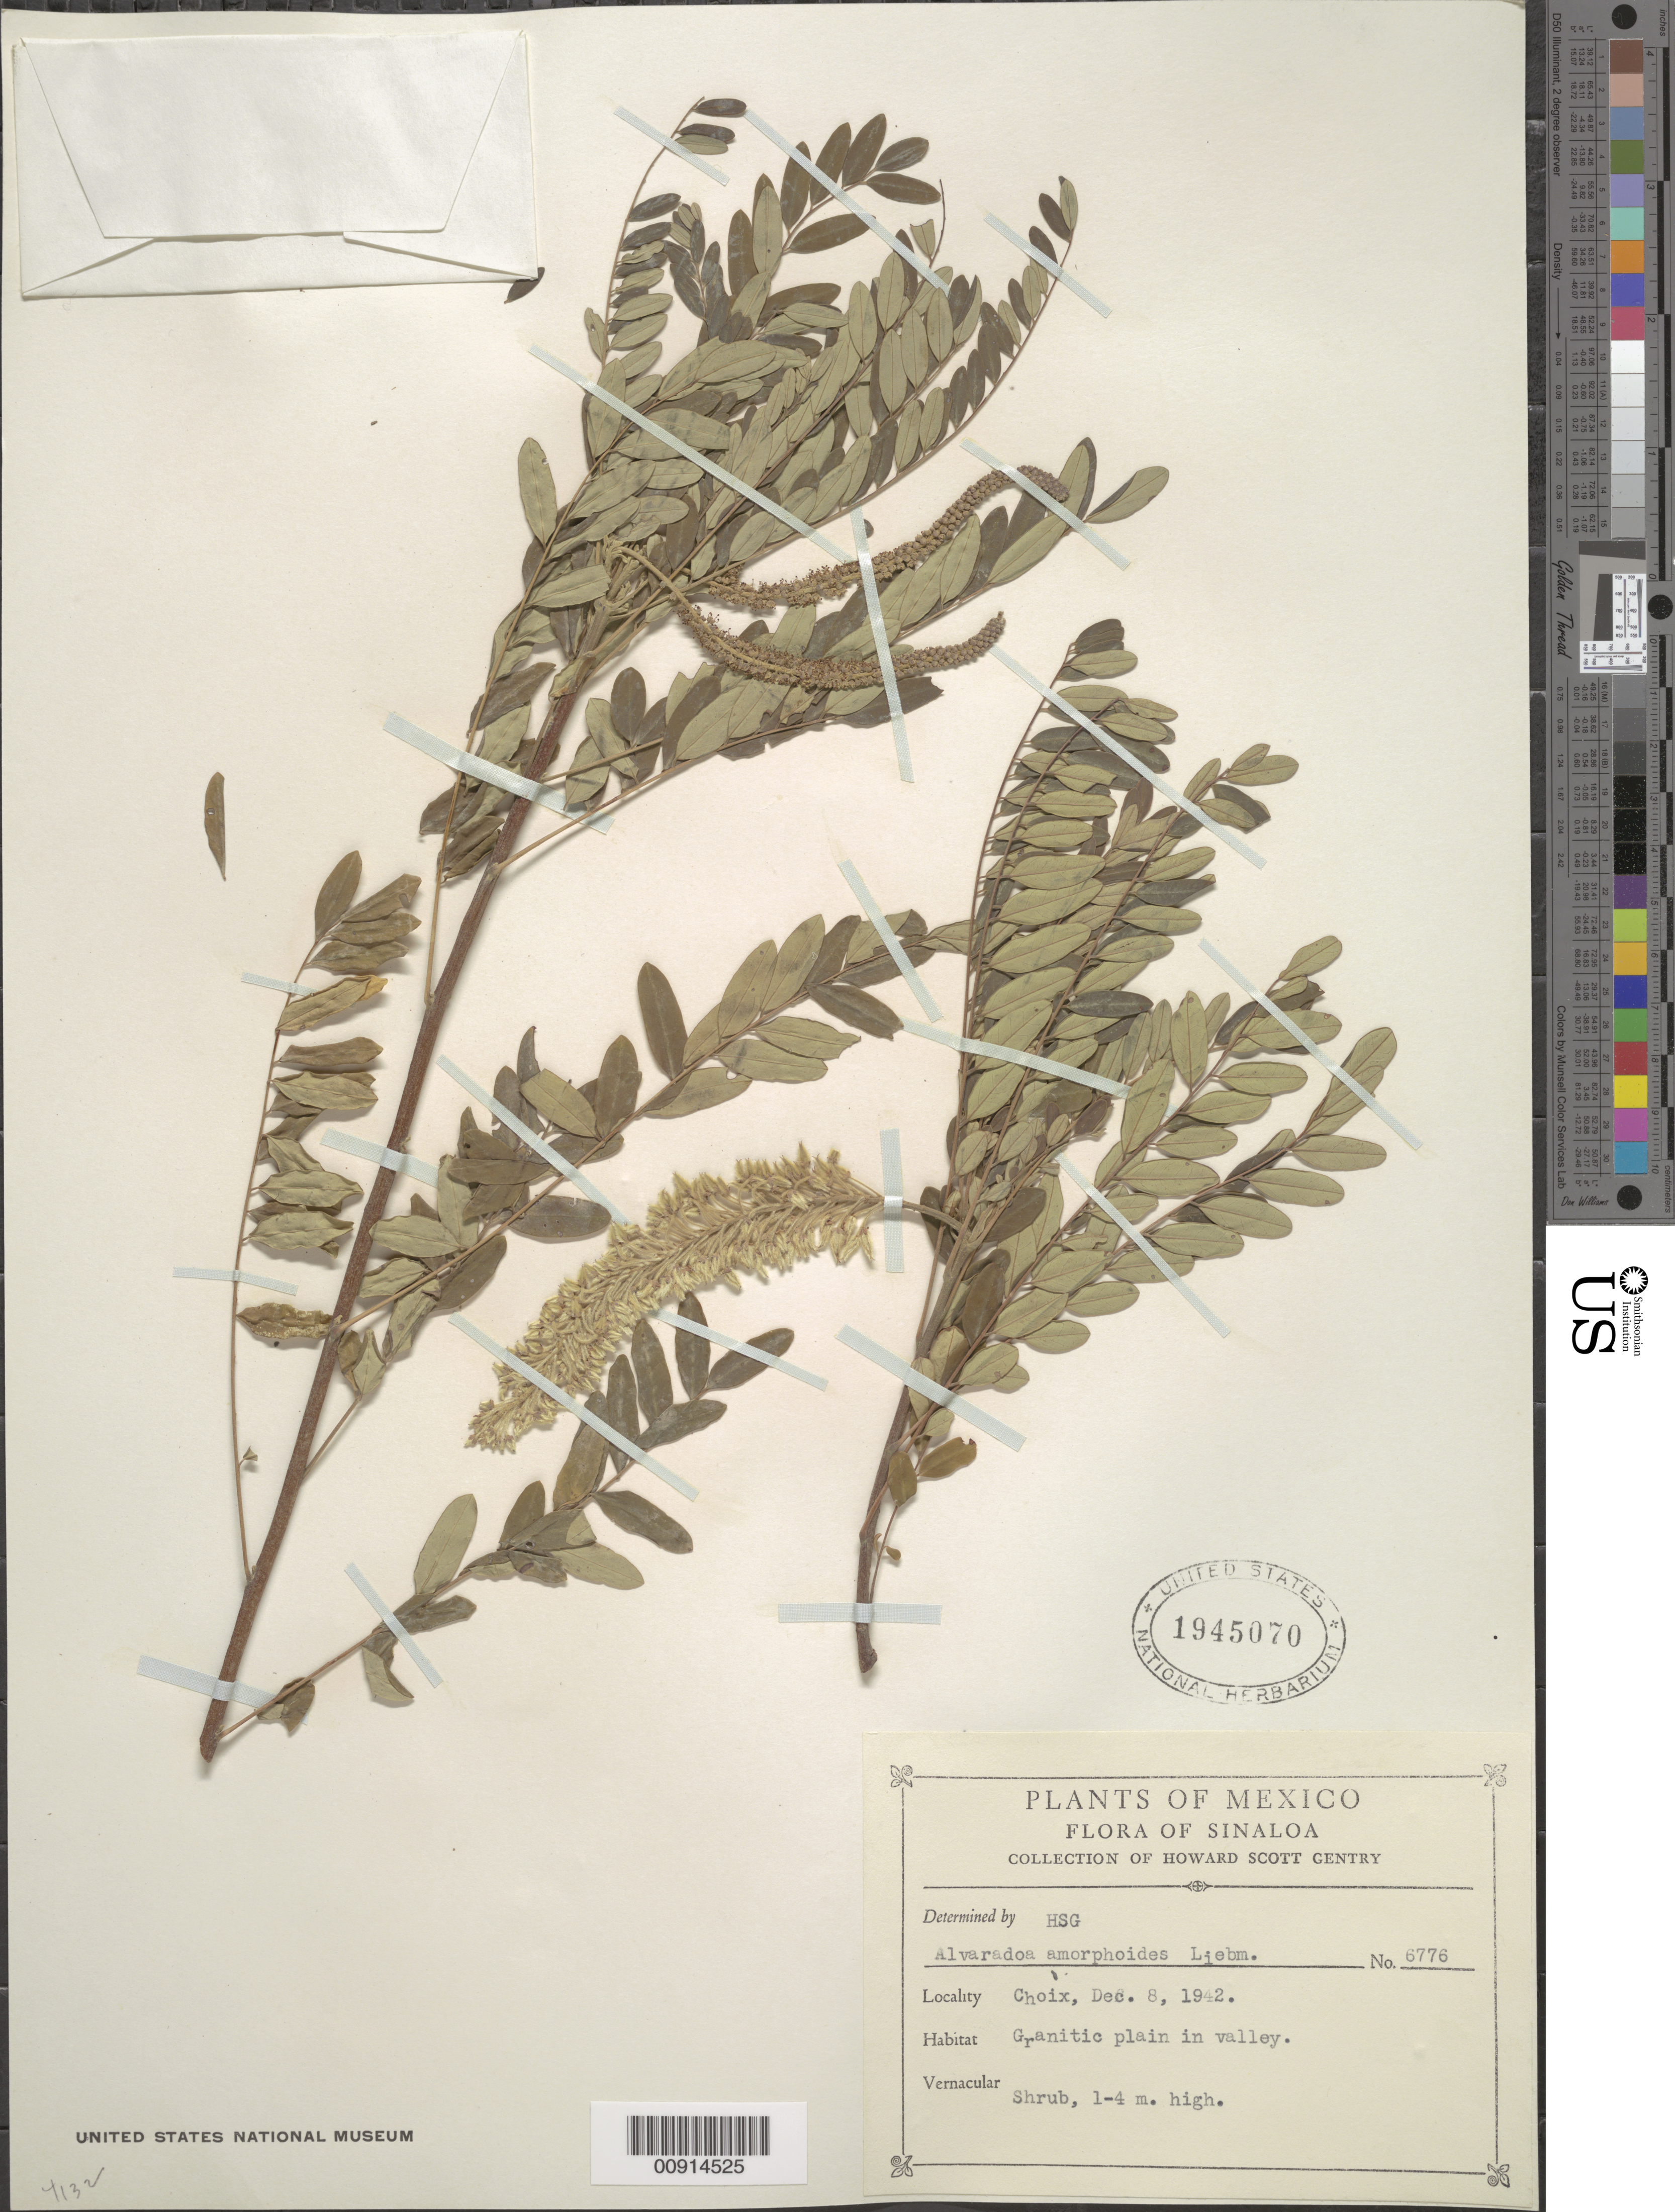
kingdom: Plantae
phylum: Tracheophyta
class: Magnoliopsida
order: Picramniales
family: Picramniaceae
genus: Alvaradoa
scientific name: Alvaradoa amorphoides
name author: Liebm.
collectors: H. S. Gentry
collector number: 6776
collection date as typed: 08 Dec 1942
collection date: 1942-12-08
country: Mexico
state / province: Sinaloa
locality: Choix, Sinaloa.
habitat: Granitic plain in valley.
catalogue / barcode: US 1945070